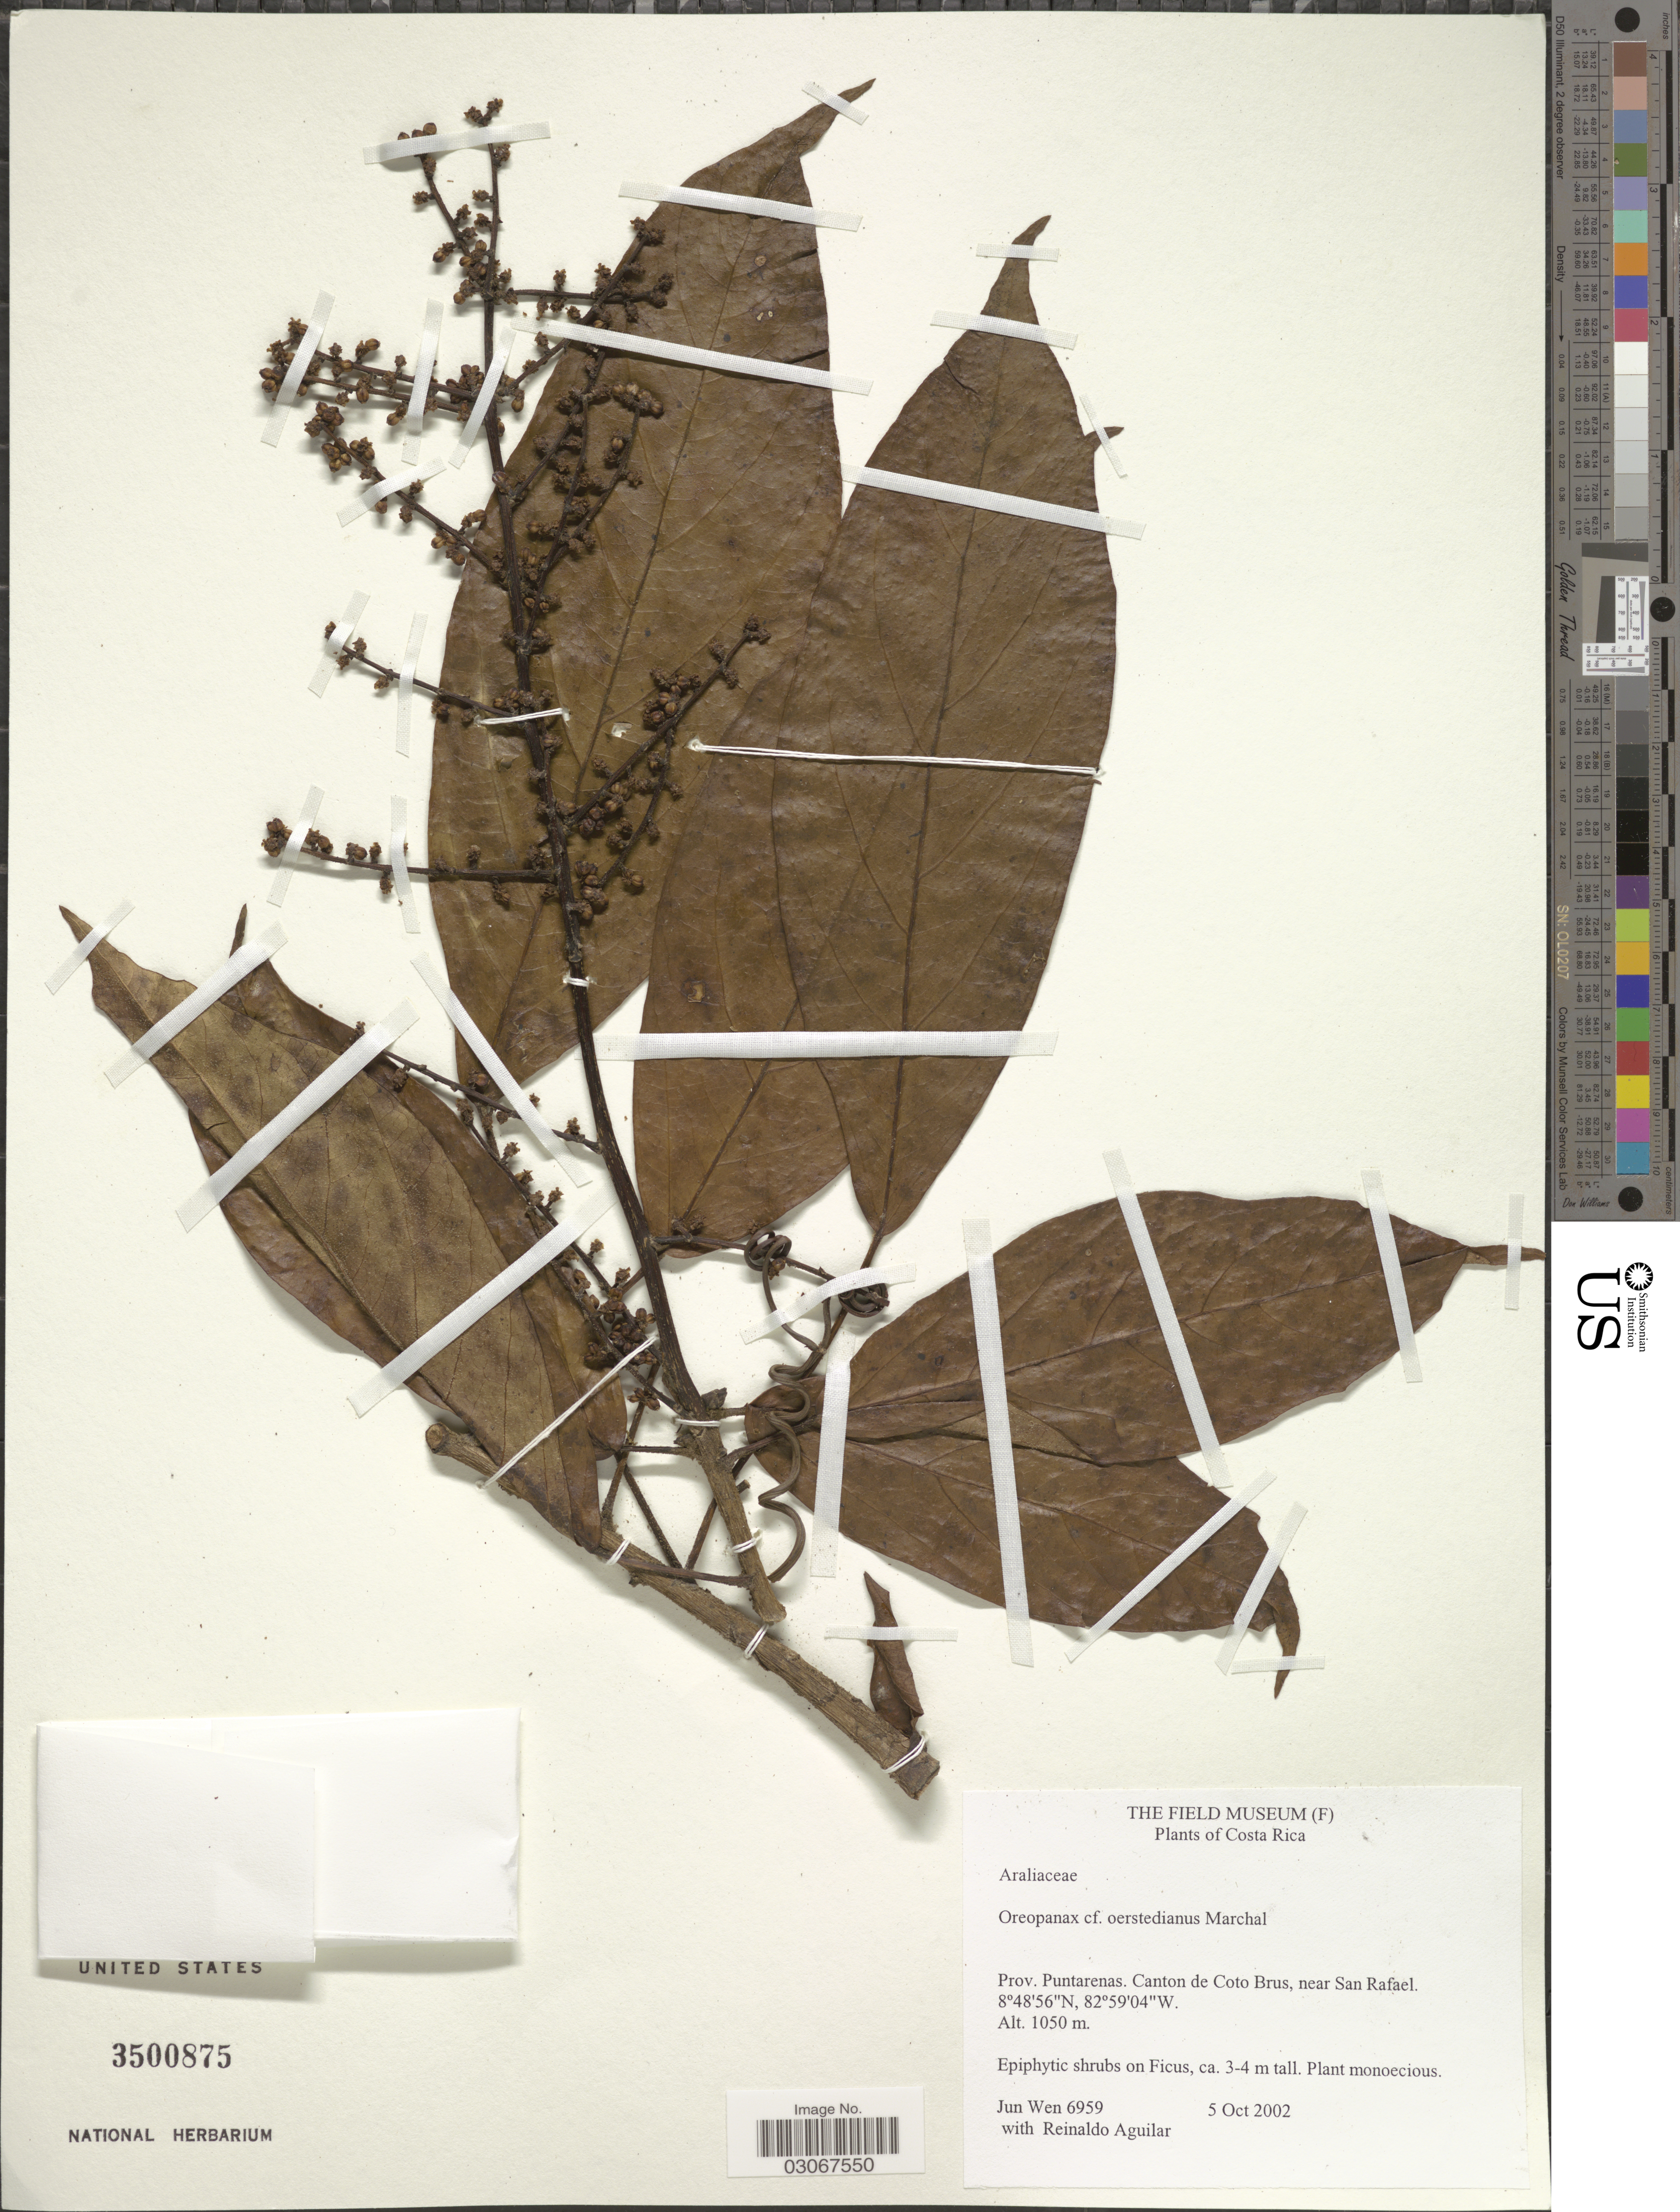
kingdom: Plantae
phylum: Tracheophyta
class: Magnoliopsida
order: Apiales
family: Araliaceae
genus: Oreopanax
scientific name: Oreopanax oerstedianus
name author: Marchal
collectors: J. Wen & R. Aguilar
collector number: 6959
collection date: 2002-10-05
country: Costa Rica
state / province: Puntarenas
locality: Canton de Coto Brus, near San Rafael.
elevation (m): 1050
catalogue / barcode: US 3500875